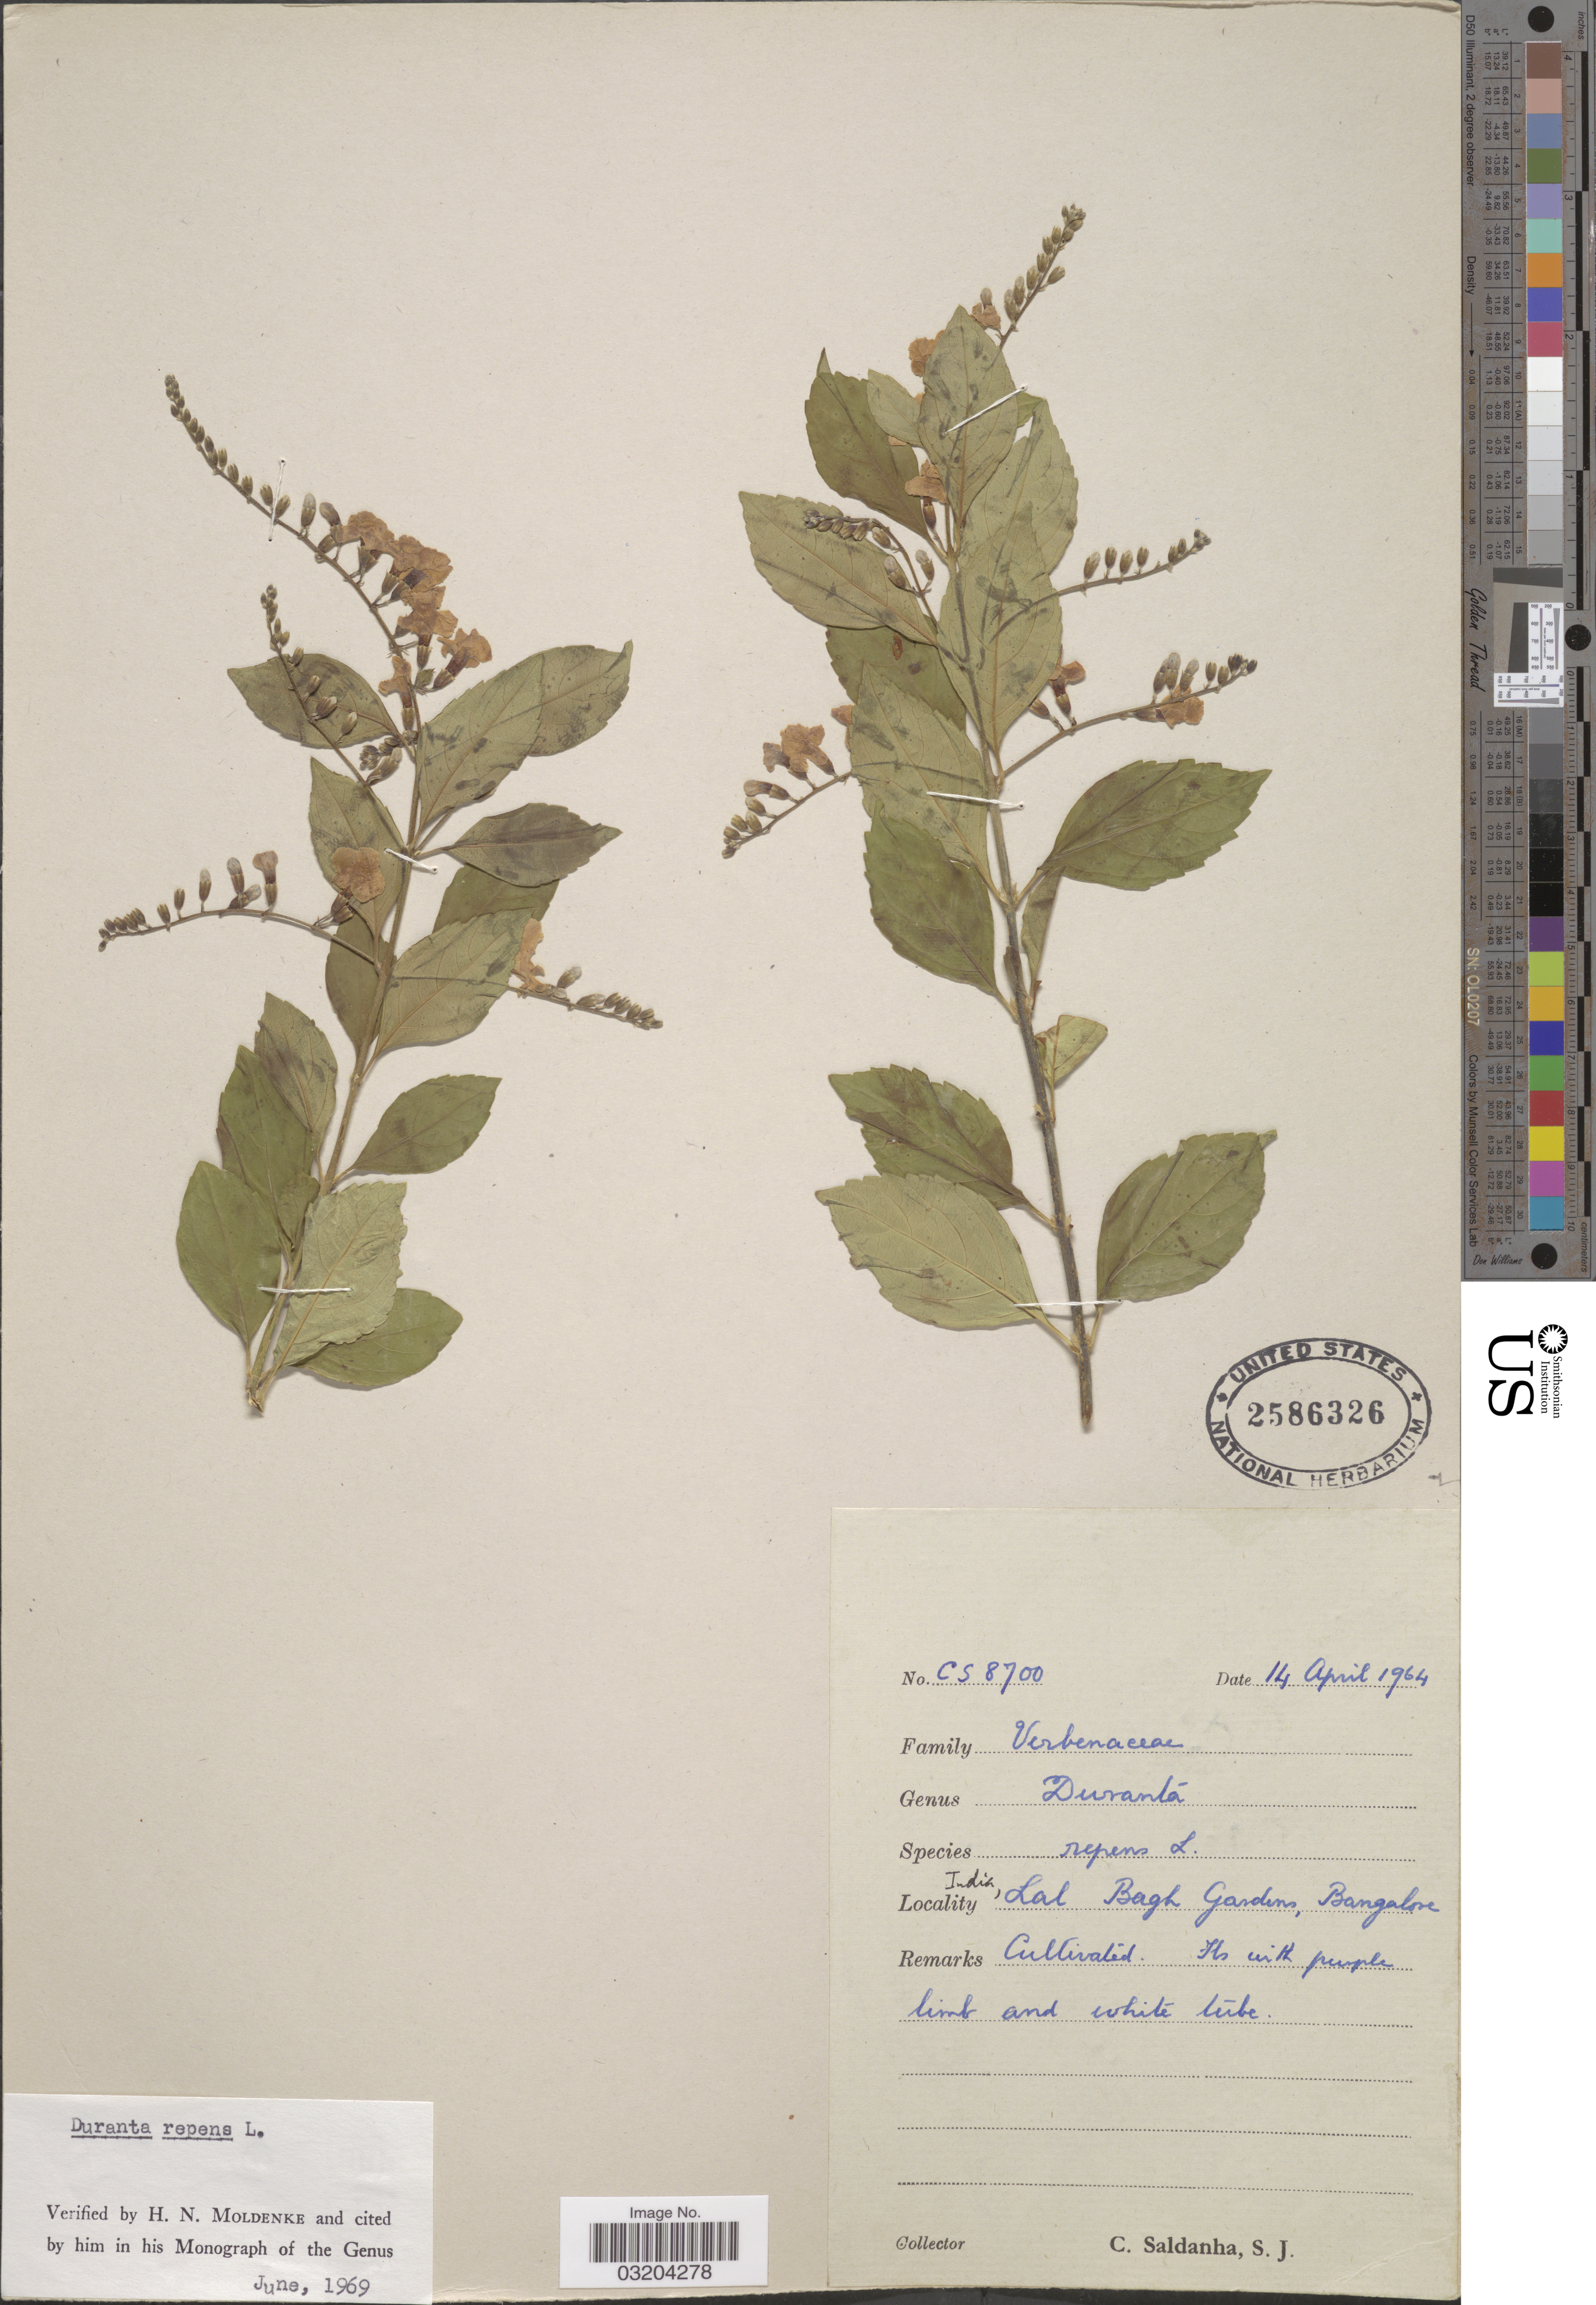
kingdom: Plantae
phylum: Tracheophyta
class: Magnoliopsida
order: Lamiales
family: Verbenaceae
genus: Duranta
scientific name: Duranta erecta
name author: L.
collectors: C. Saldanha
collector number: CS8700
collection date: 1964-04-14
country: India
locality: Lal Bagh Gardens, Bangalore.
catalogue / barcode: US 2586326